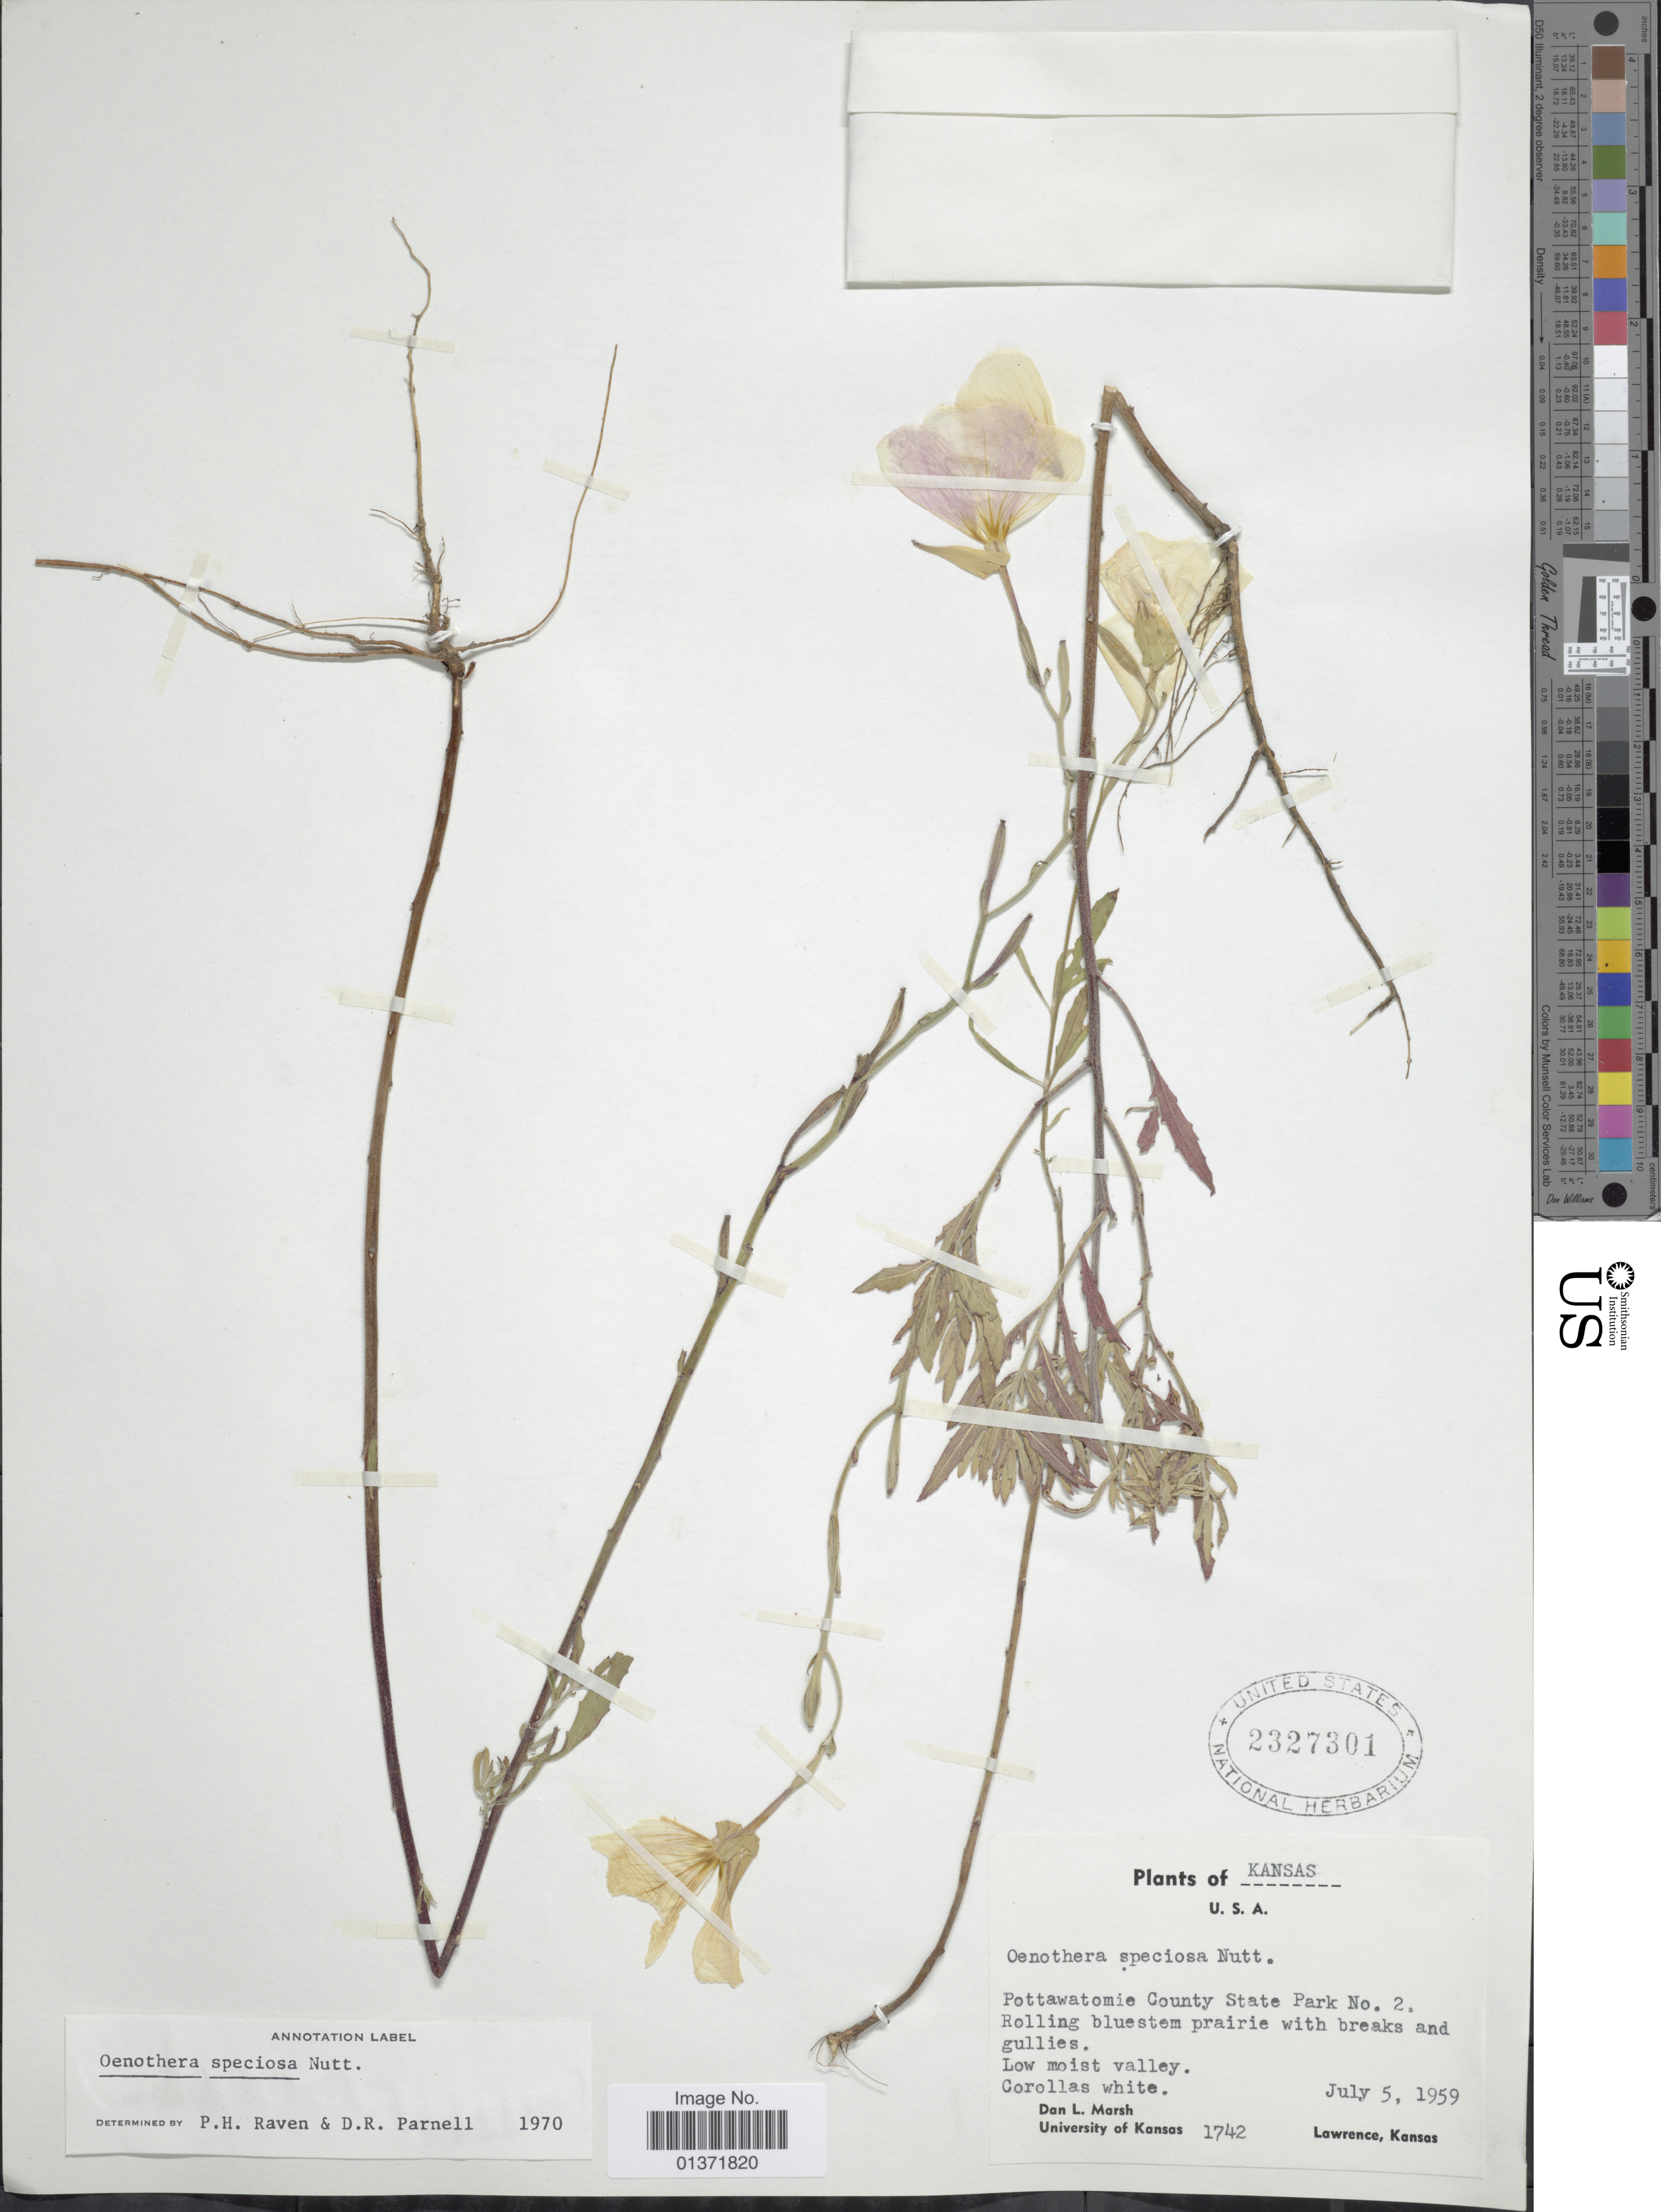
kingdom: Plantae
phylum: Tracheophyta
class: Magnoliopsida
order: Myrtales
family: Onagraceae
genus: Oenothera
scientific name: Oenothera speciosa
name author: Nutt.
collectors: D. L. Marsh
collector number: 1742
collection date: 1959-07-05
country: United States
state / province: Kansas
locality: Pottawatomie County State Park No. 2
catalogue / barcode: US 2327301